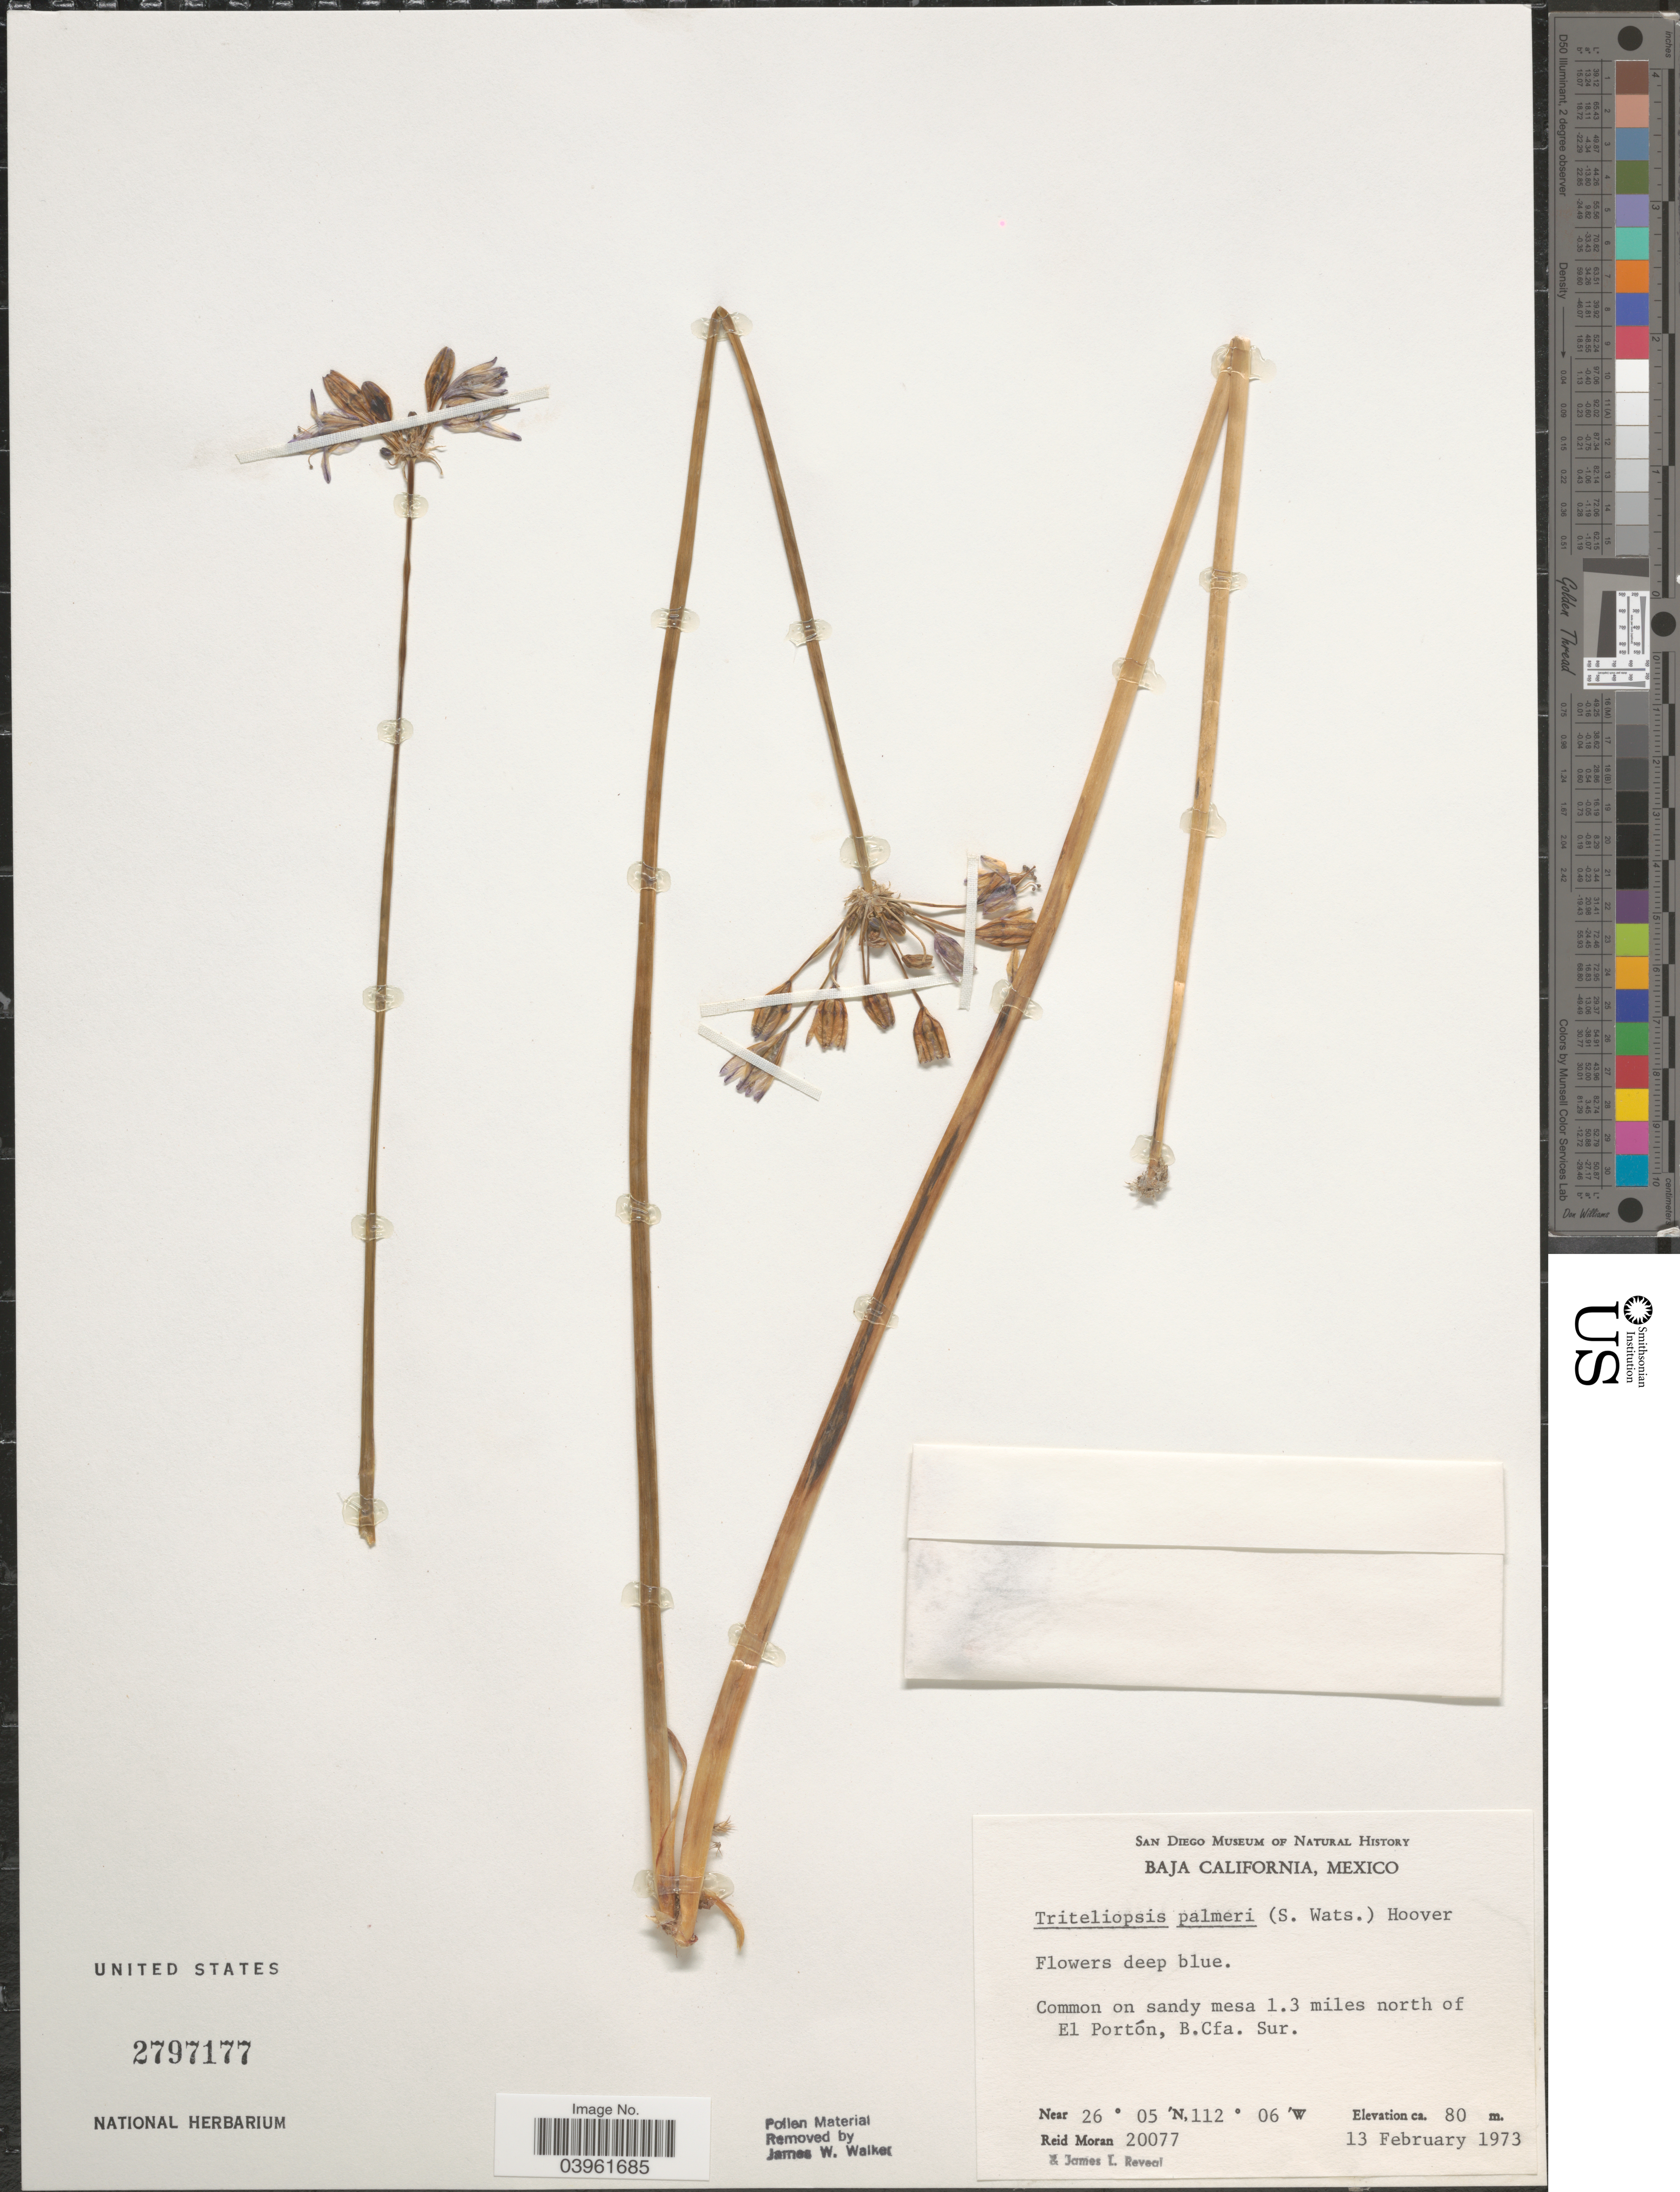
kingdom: Plantae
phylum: Tracheophyta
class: Liliopsida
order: Asparagales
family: Asparagaceae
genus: Triteleiopsis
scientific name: Triteleiopsis palmeri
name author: (S. Watson) Hoover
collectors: R. Moran & J. L. Reveal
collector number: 20077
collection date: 1973-02-13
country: Mexico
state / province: Baja California Sur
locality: Baja California. Common on sandy mesa 1.3 miles north of El Portón, B.Cfa. Sur.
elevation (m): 80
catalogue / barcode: US 2797177